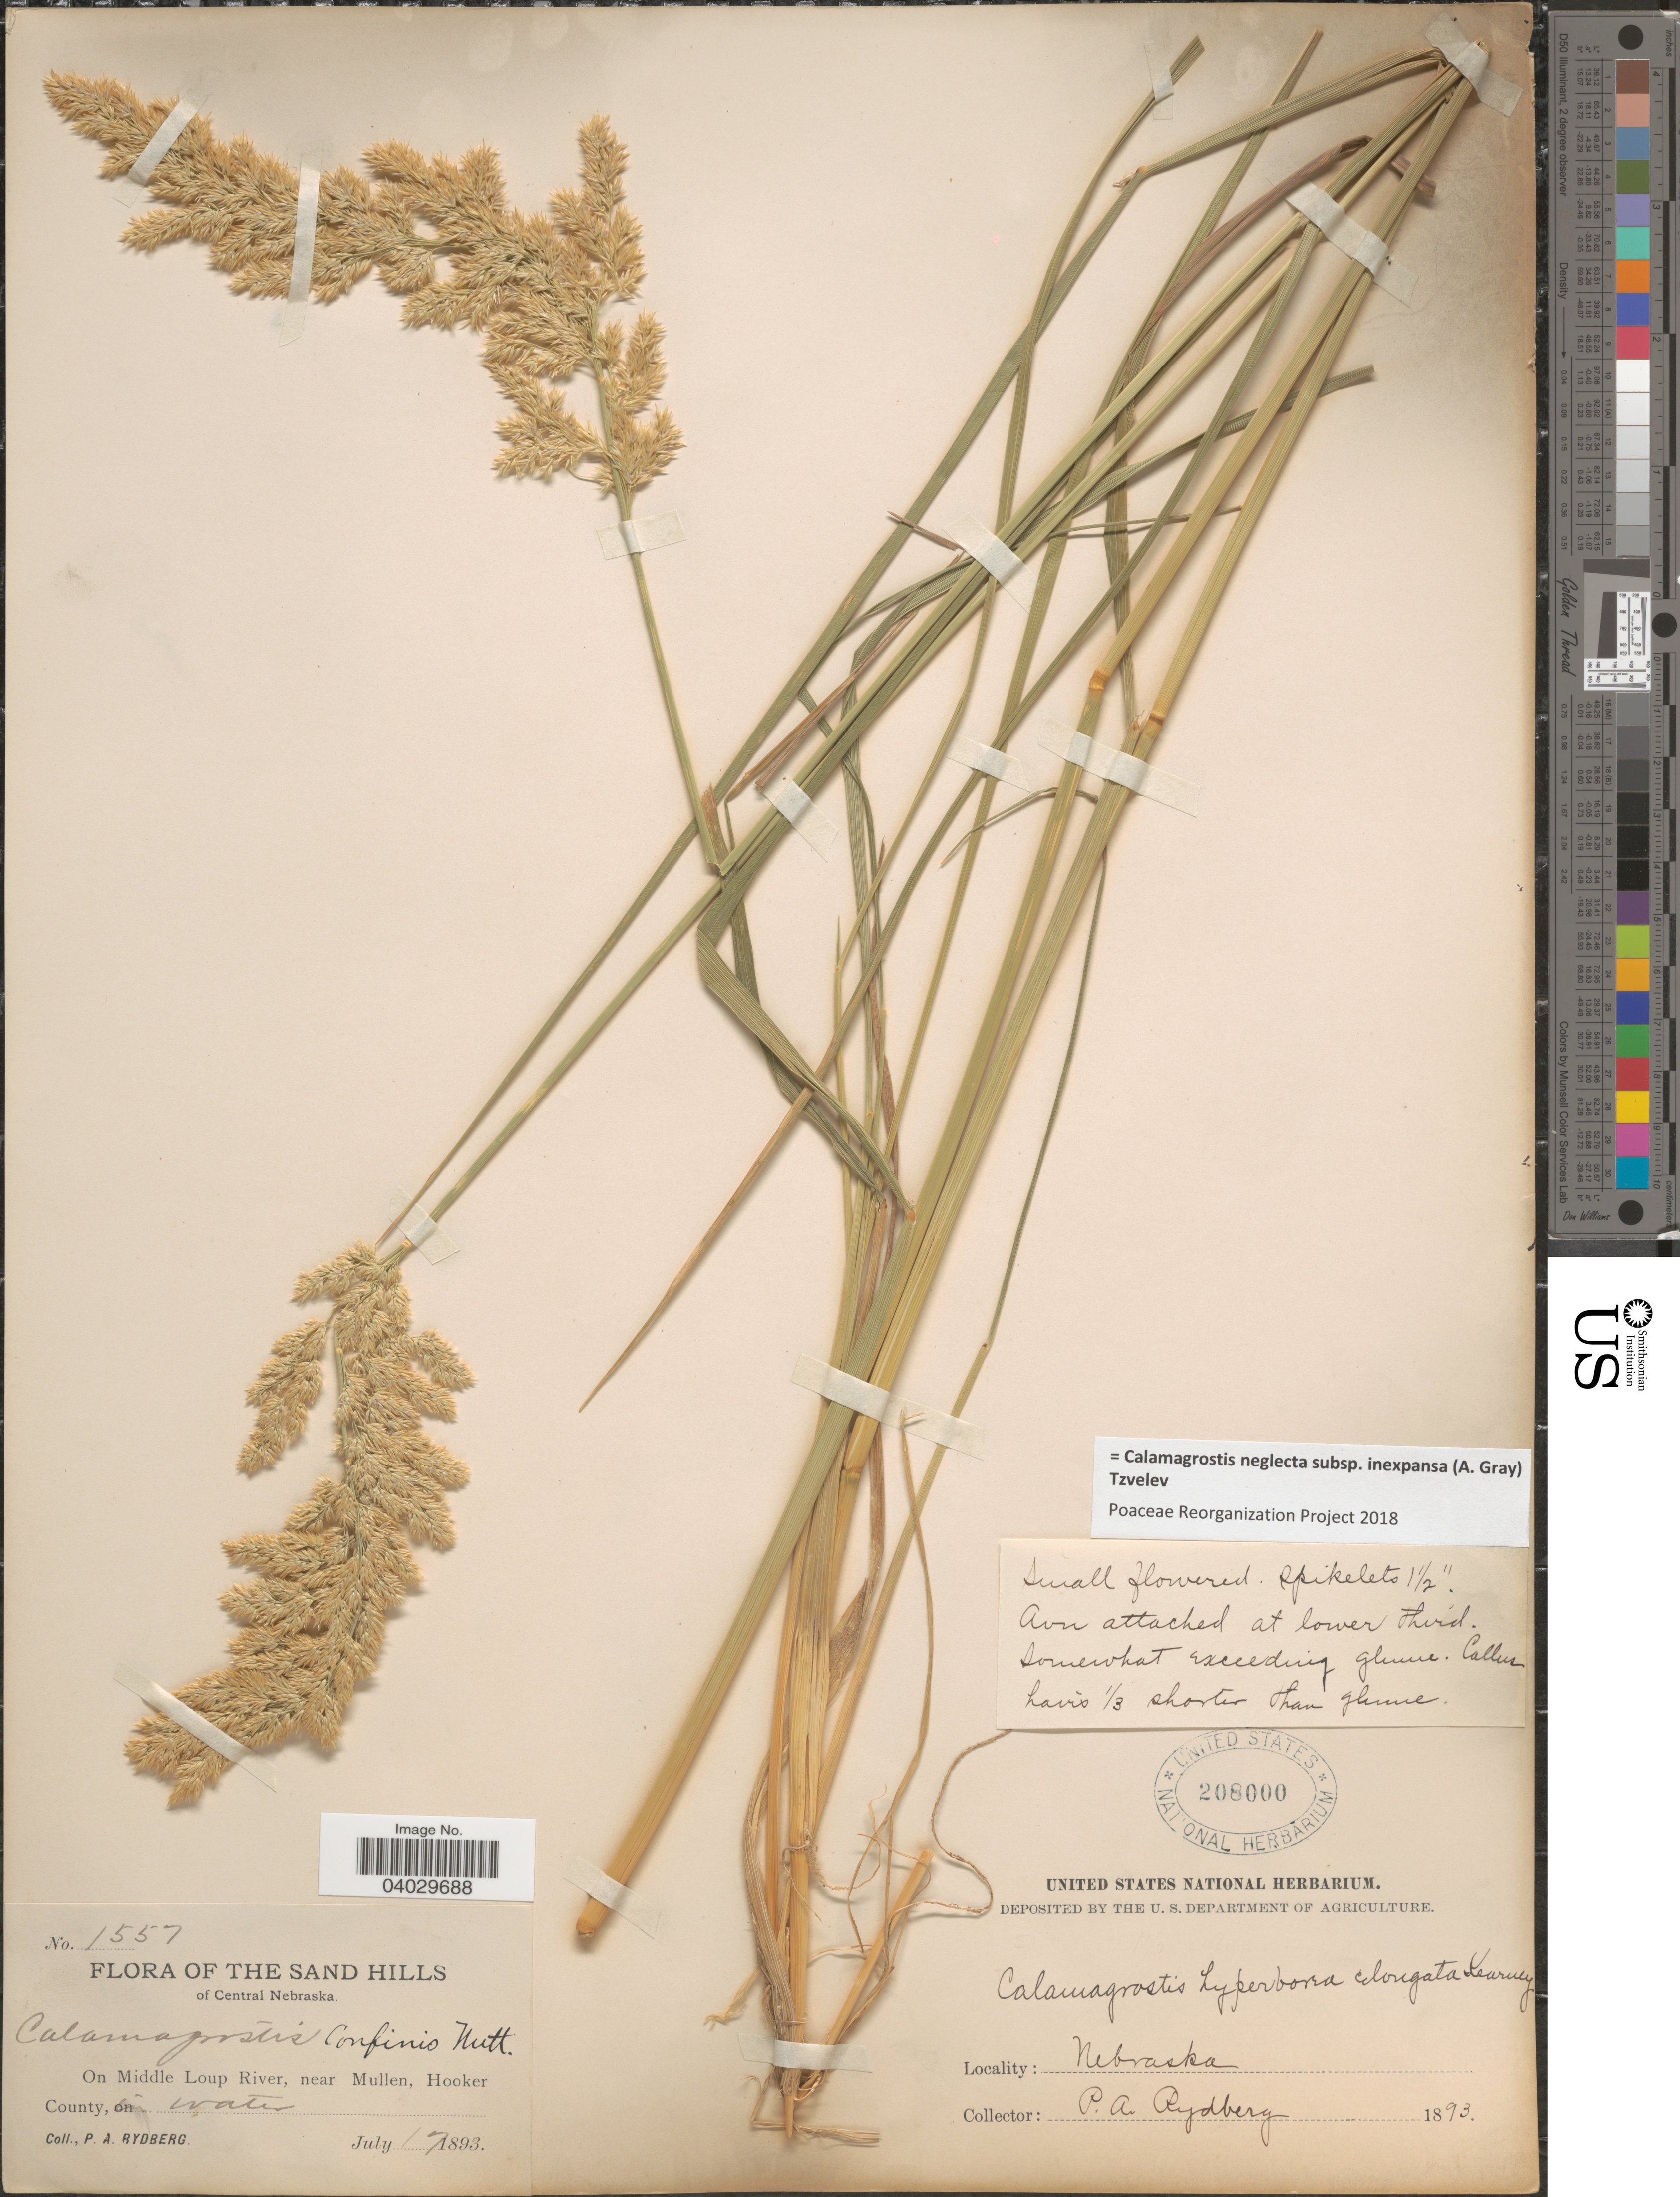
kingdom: Plantae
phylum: Tracheophyta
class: Liliopsida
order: Poales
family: Poaceae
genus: Calamagrostis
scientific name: Calamagrostis neglecta subsp. inexpansa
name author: (A. Gray) Tzvelev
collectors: P. A. Rydberg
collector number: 1557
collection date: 1893-07-17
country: United States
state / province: Nebraska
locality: The Sand Hills of Central Nebraska. On Middle Loup River, near Mullen, Hooker County.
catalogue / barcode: US 208000